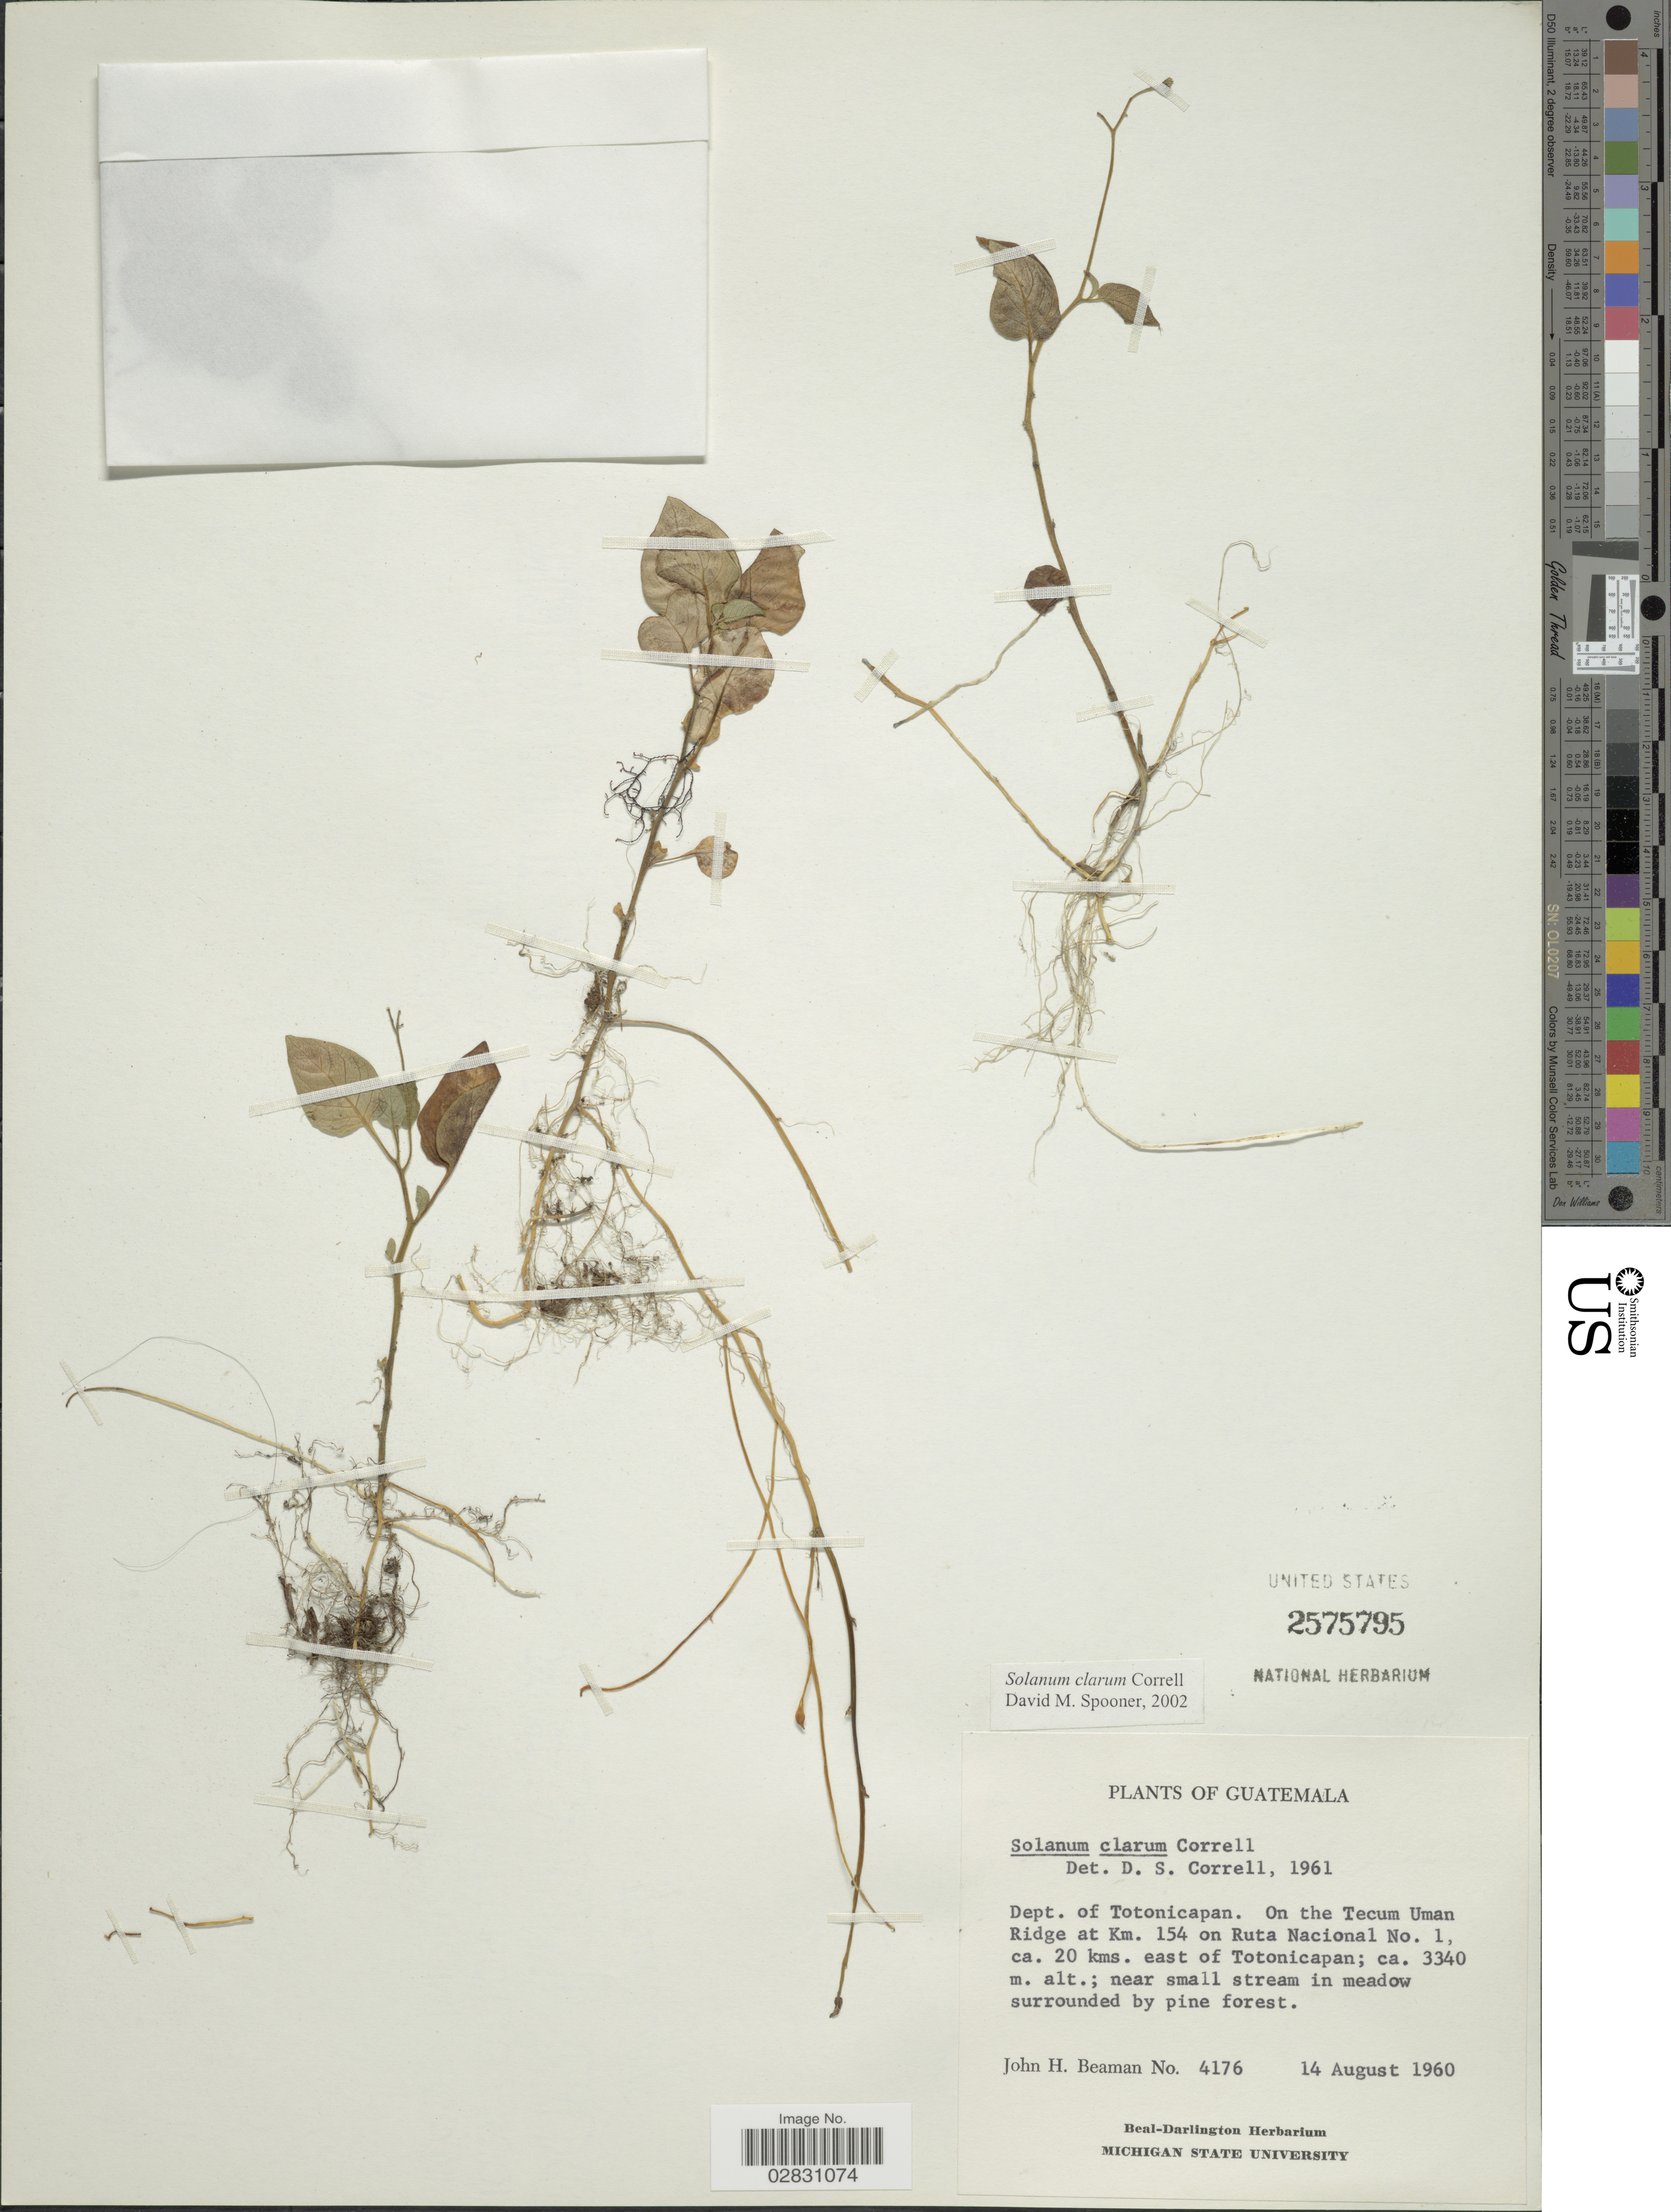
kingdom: Plantae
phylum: Tracheophyta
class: Magnoliopsida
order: Solanales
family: Solanaceae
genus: Solanum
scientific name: Solanum clarum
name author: Correll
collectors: J. H. Beaman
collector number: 4176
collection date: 1960-08-14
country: Guatemala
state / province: Totonicapan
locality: Dept. of Totonicapan. On the Tecum Uman Ridge at Km. 154 on Ruta Nacional No. 1, ca. 20 kms. east of Totonicapan.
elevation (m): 3340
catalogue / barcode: US 2575795